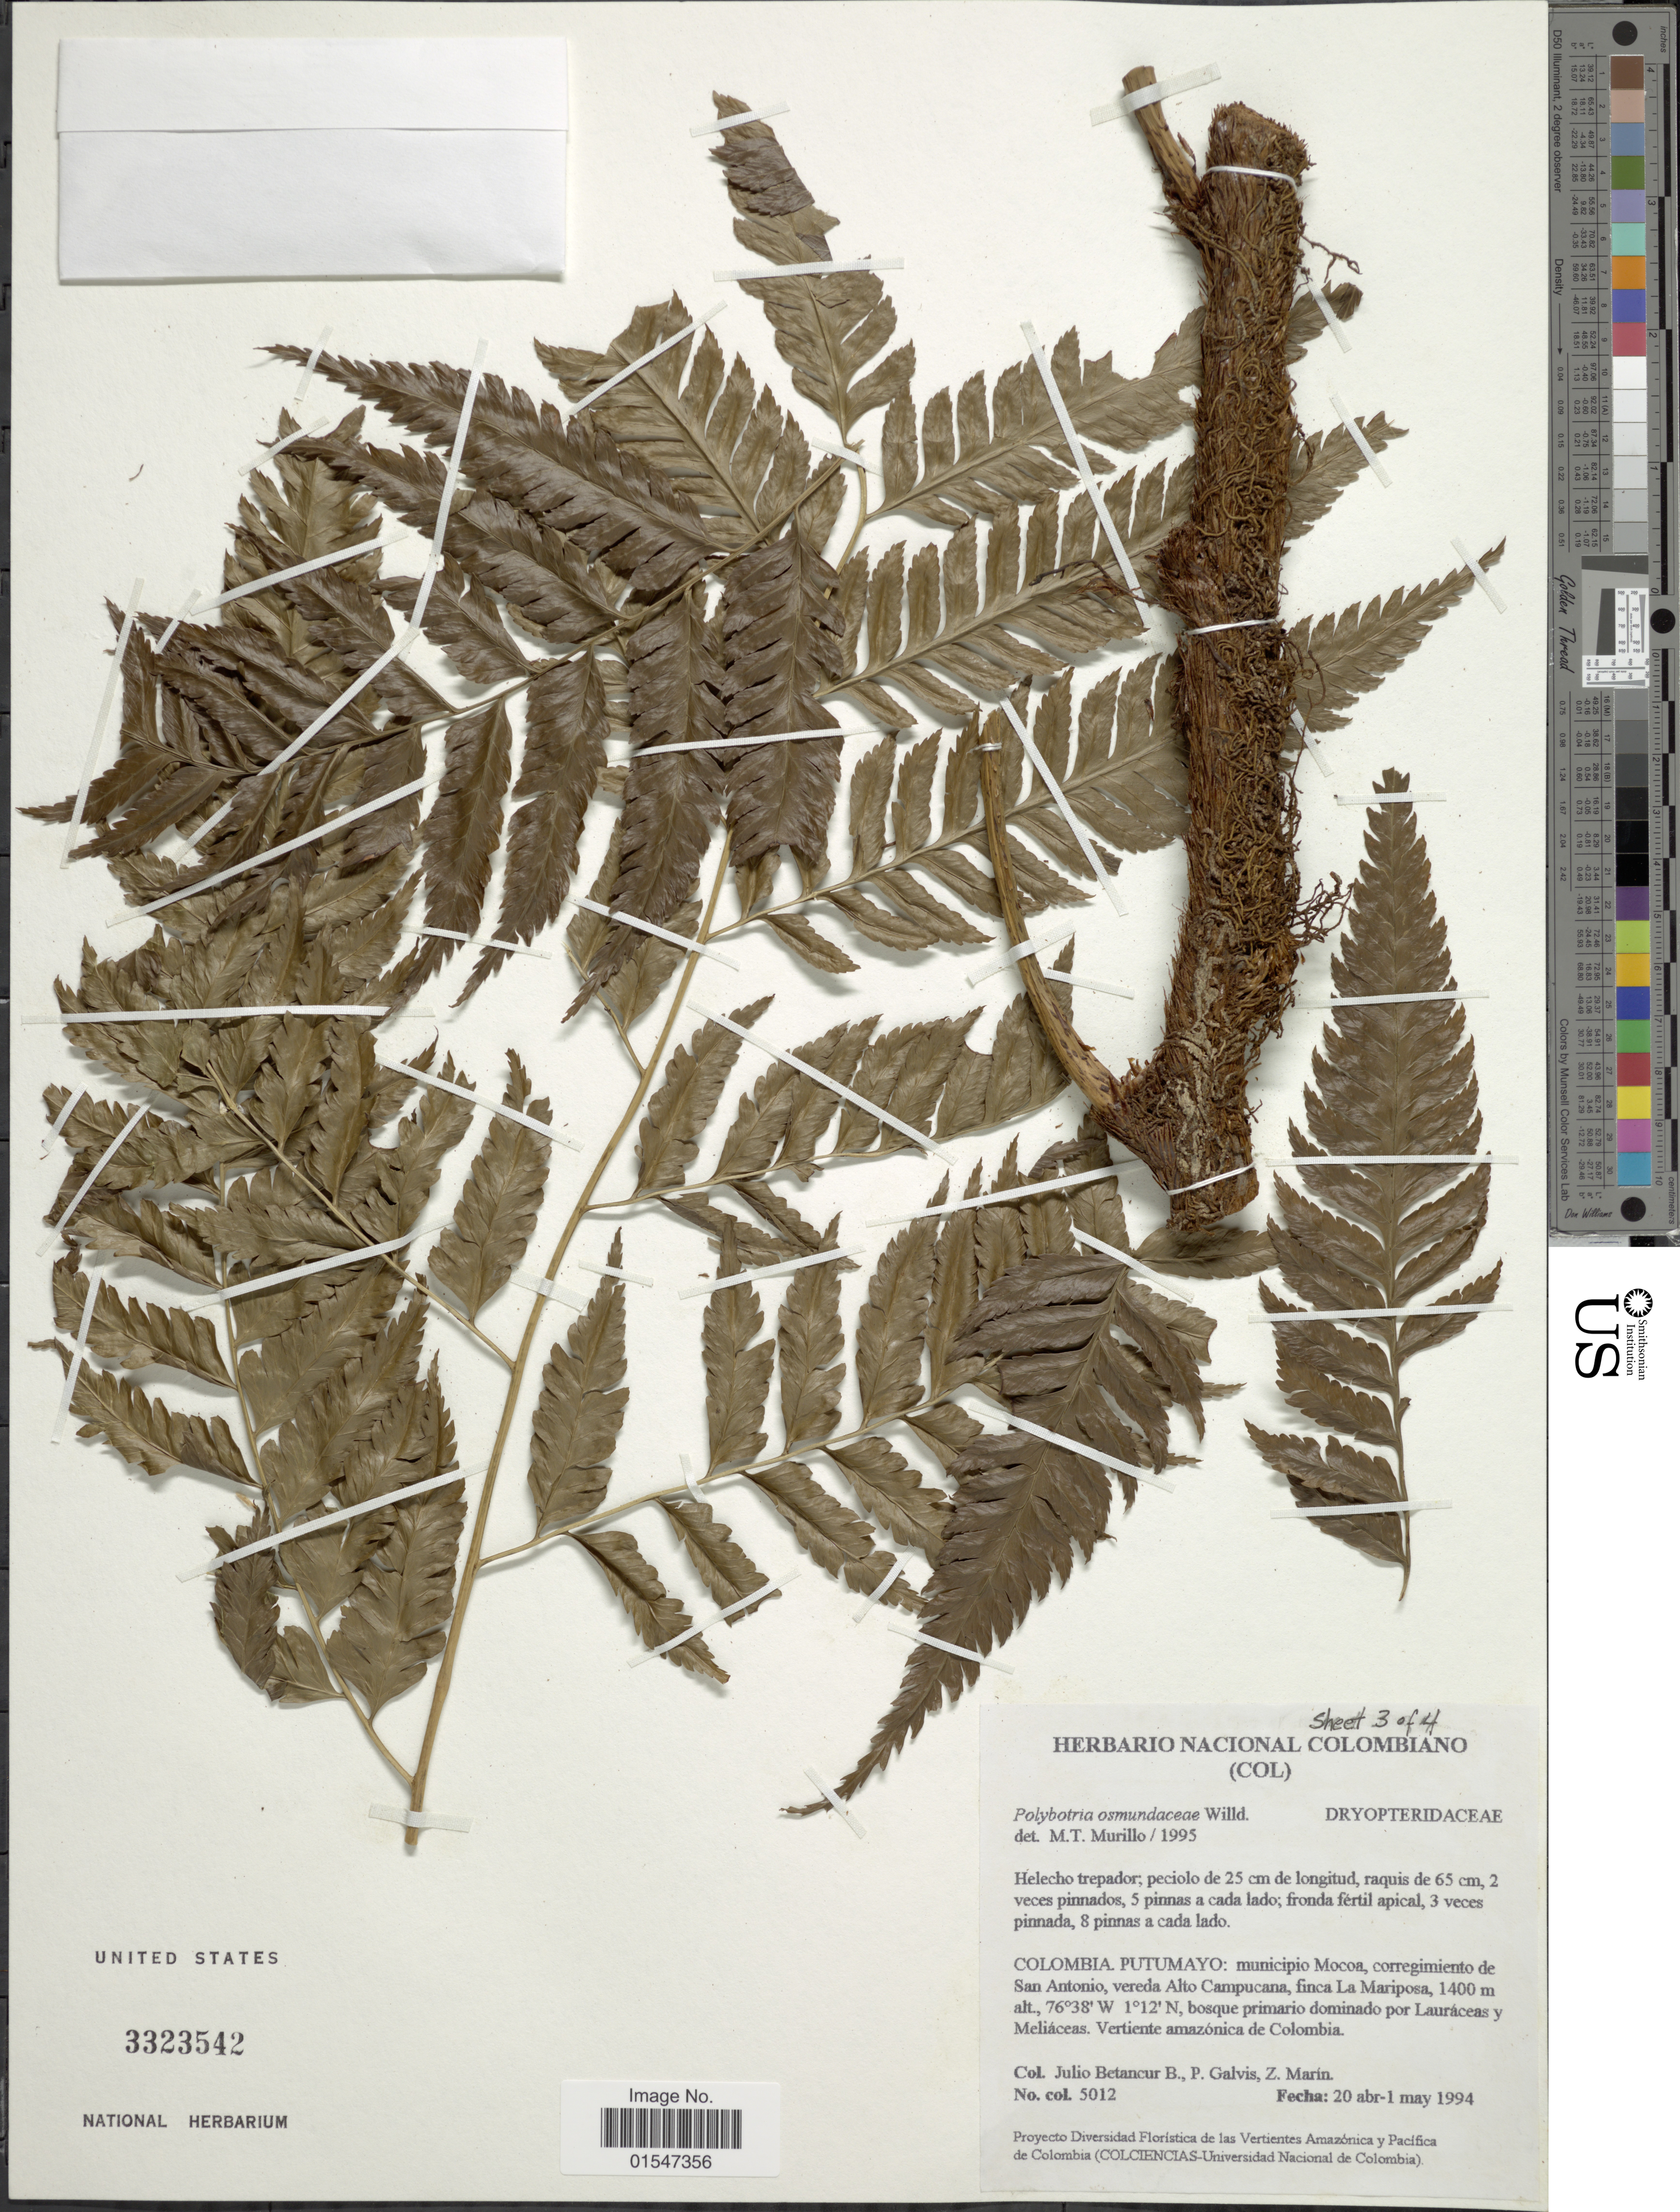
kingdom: Plantae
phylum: Tracheophyta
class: Polypodiopsida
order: Polypodiales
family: Dryopteridaceae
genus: Polybotrya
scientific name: Polybotrya osmundacea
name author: Humb. & Bonpl. ex Willd.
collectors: J. Betancur, P. Galvis & Z. Marin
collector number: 5012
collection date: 1994-04-20/1994-05-01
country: Colombia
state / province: Putumayo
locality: Municipio Mocoa, corregimiento de San Antonio, vereda Alto Campucana, finca La Mariposa, bosque primario dominado por Lauráceas y Meliáceas, vertiente amazónica de Colombia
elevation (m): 1400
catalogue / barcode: US 3323542